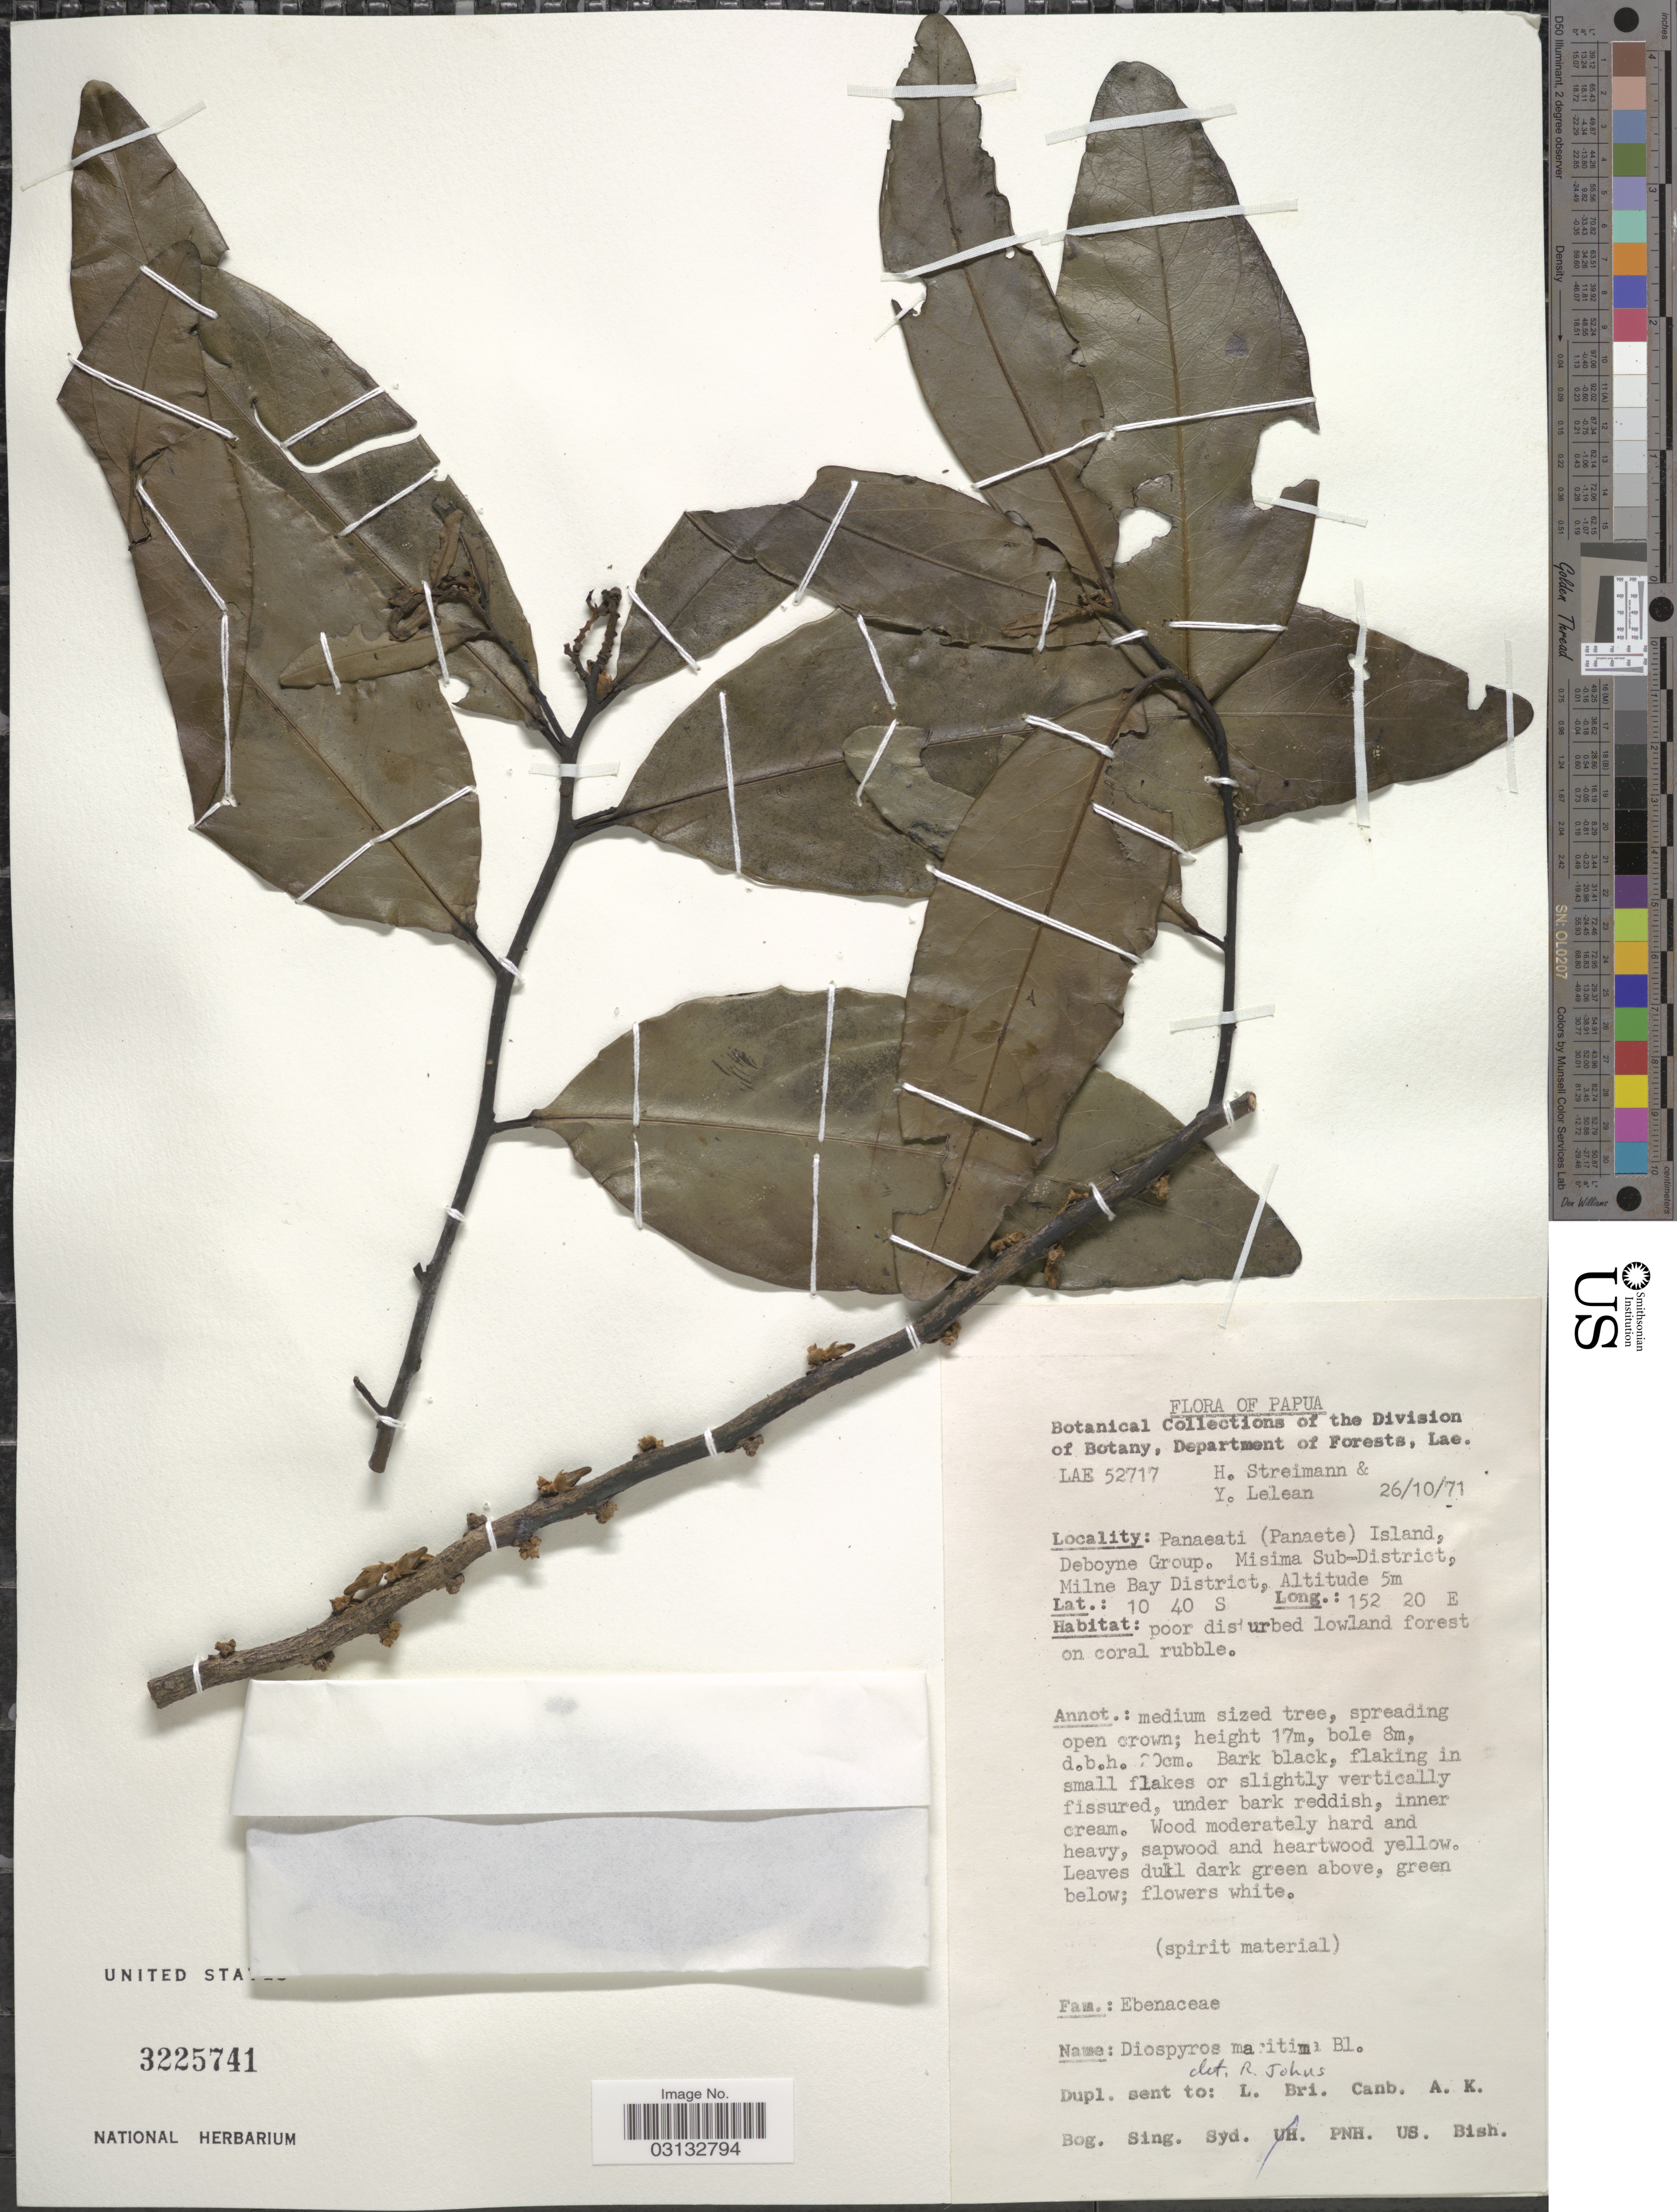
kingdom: Plantae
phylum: Tracheophyta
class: Magnoliopsida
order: Ericales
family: Ebenaceae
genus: Diospyros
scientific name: Diospyros maritima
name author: Blume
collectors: H. Streimann & Y. Lelean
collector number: LAE52717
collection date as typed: Transcribed d/m/y: 26/10/71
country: Papua New Guinea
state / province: Milne Bay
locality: Panaeati (Panaete) Island, Deboyne Group. Misima Sub-District, Milne Bay District.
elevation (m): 5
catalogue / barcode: US 3225741